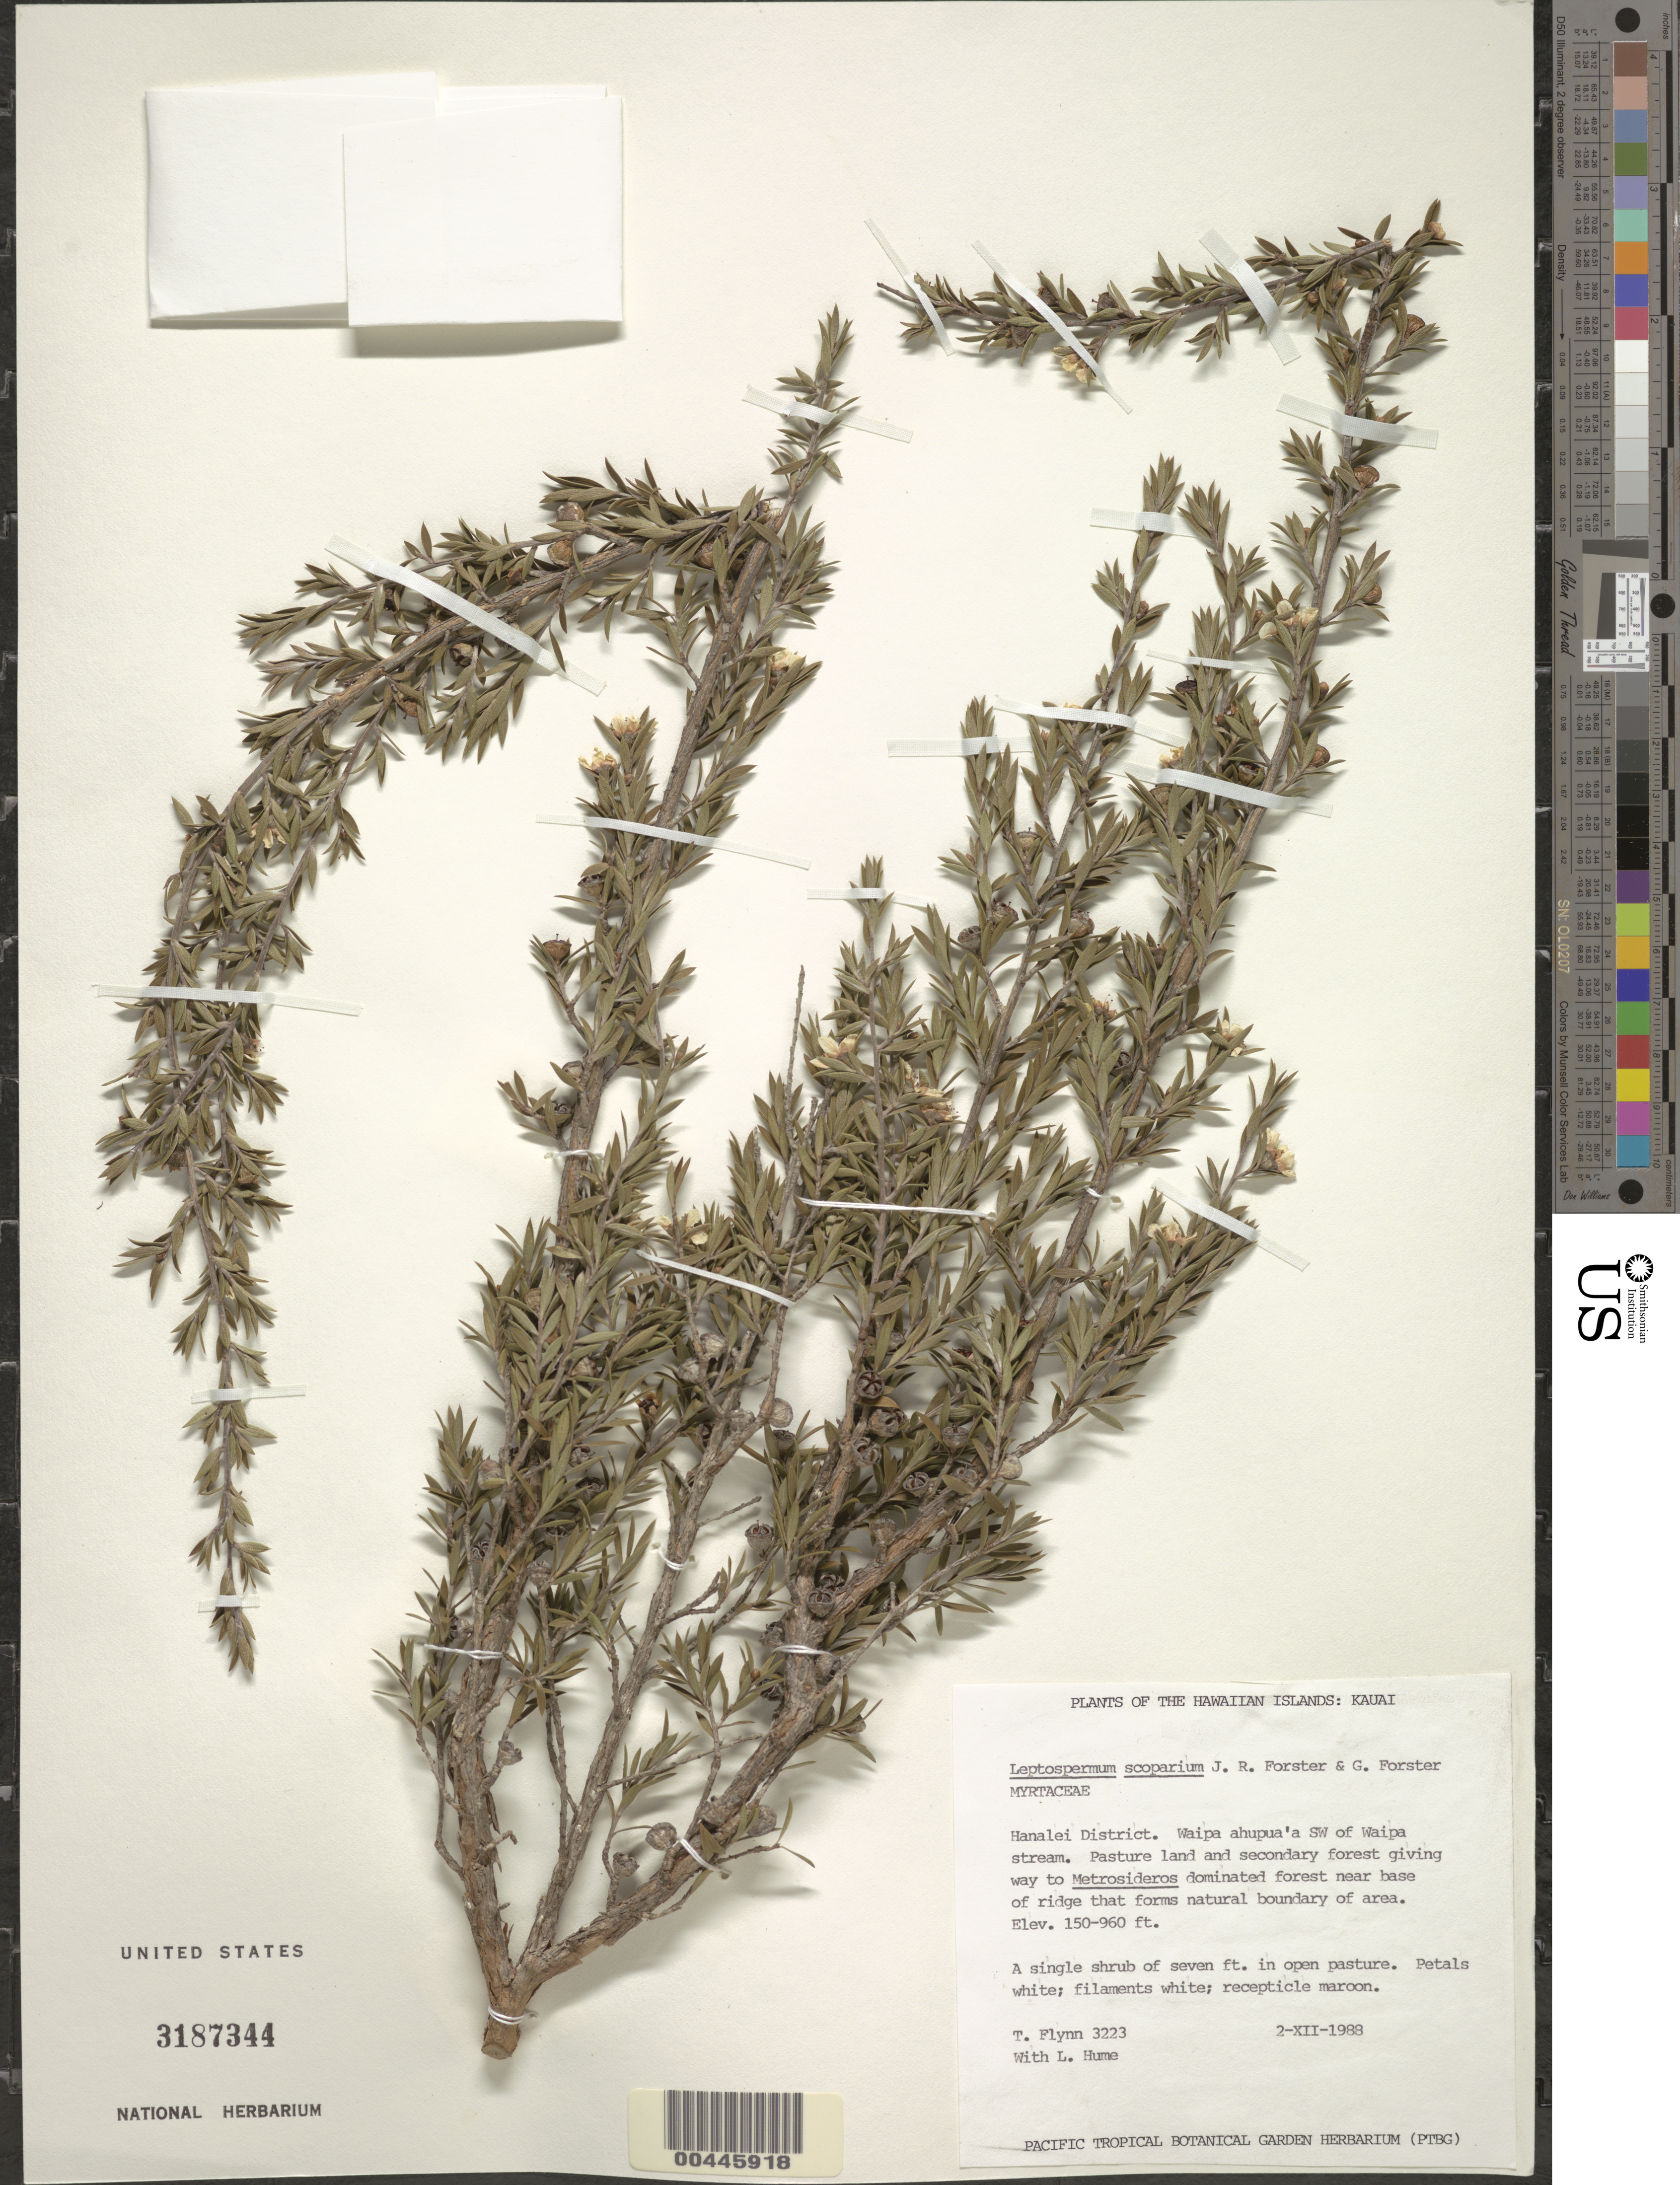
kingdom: Plantae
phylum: Tracheophyta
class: Magnoliopsida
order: Myrtales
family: Myrtaceae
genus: Leptospermum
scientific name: Leptospermum scoparium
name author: J.R. Forst. & G. Forst.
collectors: T. W. Flynn & L. Hume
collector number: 3223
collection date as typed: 2 Dec 1988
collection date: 1988-12-02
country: United States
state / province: Hawaii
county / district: Kauai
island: Kaua'i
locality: Hanalei District, Wapia ahupuaa SW of Waipa stream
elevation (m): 46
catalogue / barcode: US 3187344